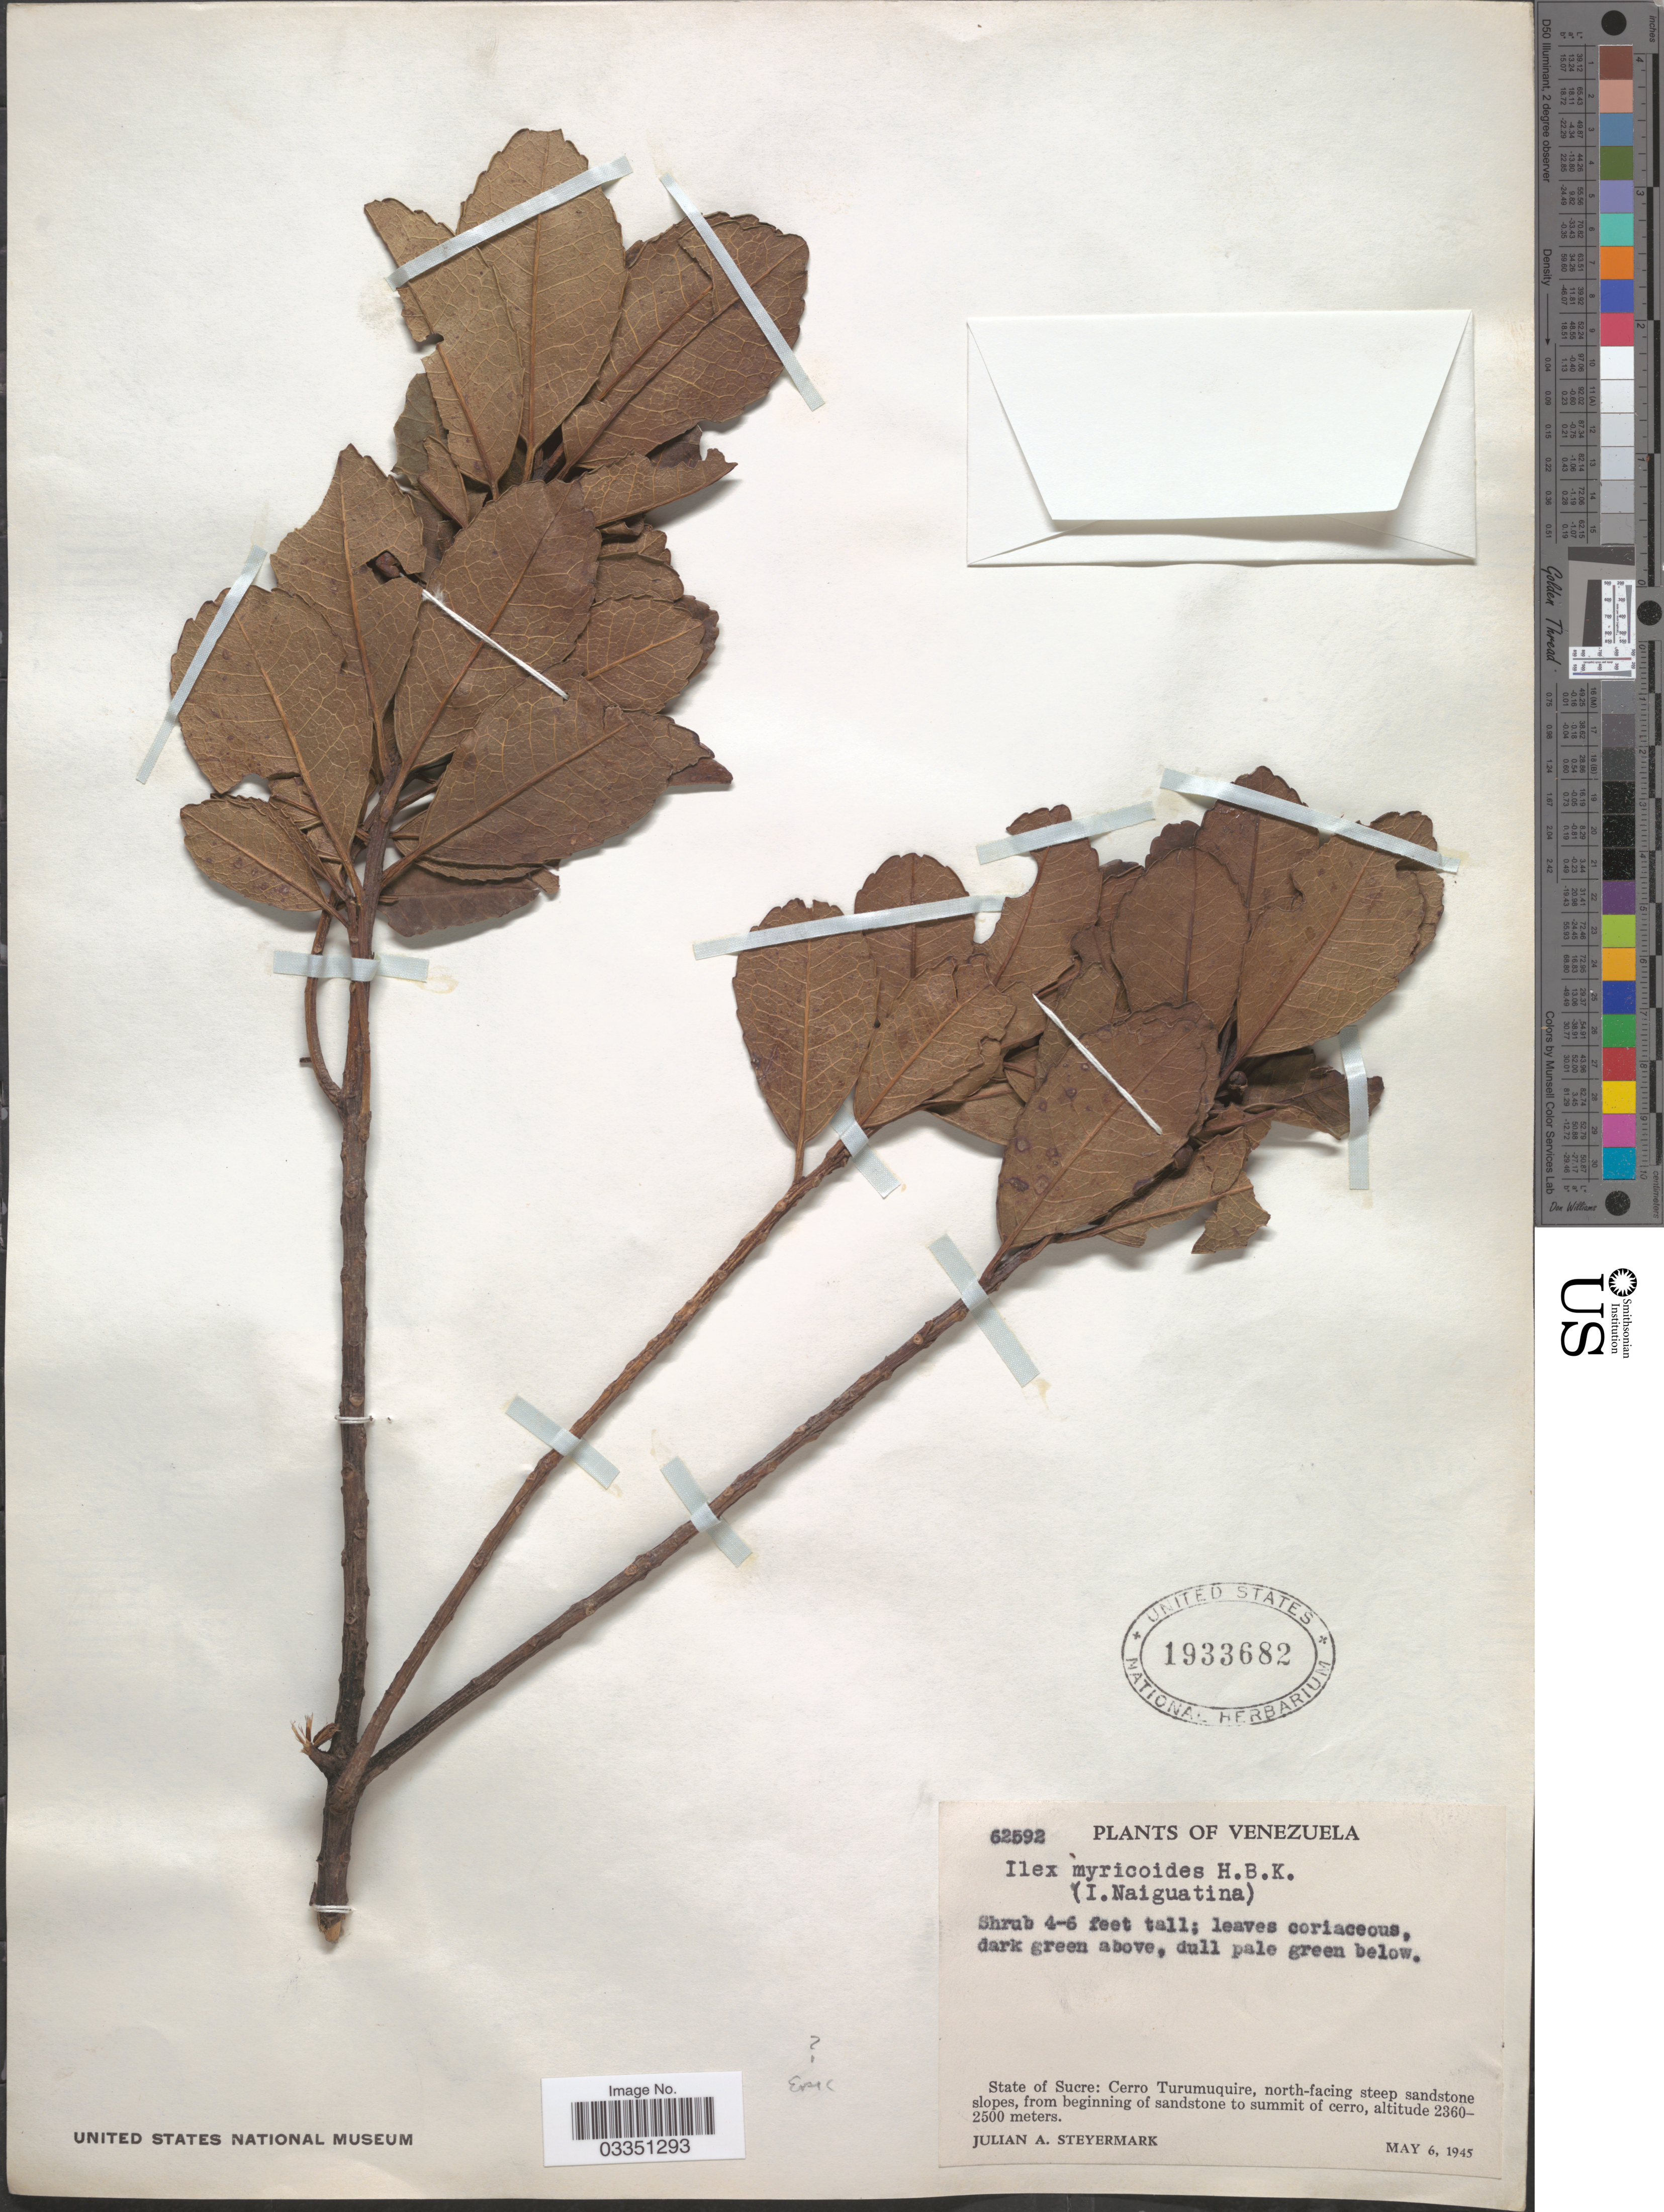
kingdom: Plantae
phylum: Tracheophyta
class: Magnoliopsida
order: Aquifoliales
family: Aquifoliaceae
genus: Ilex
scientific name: Ilex naiguatina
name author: Loes.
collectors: J. Steyermark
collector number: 62592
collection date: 1945-05-06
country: Venezuela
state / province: Sucre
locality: Cerro Turumuquire, north-facing steep sandstone slopes, from beginning of sandstone to summit of cerro.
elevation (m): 2360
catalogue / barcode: US 1933682